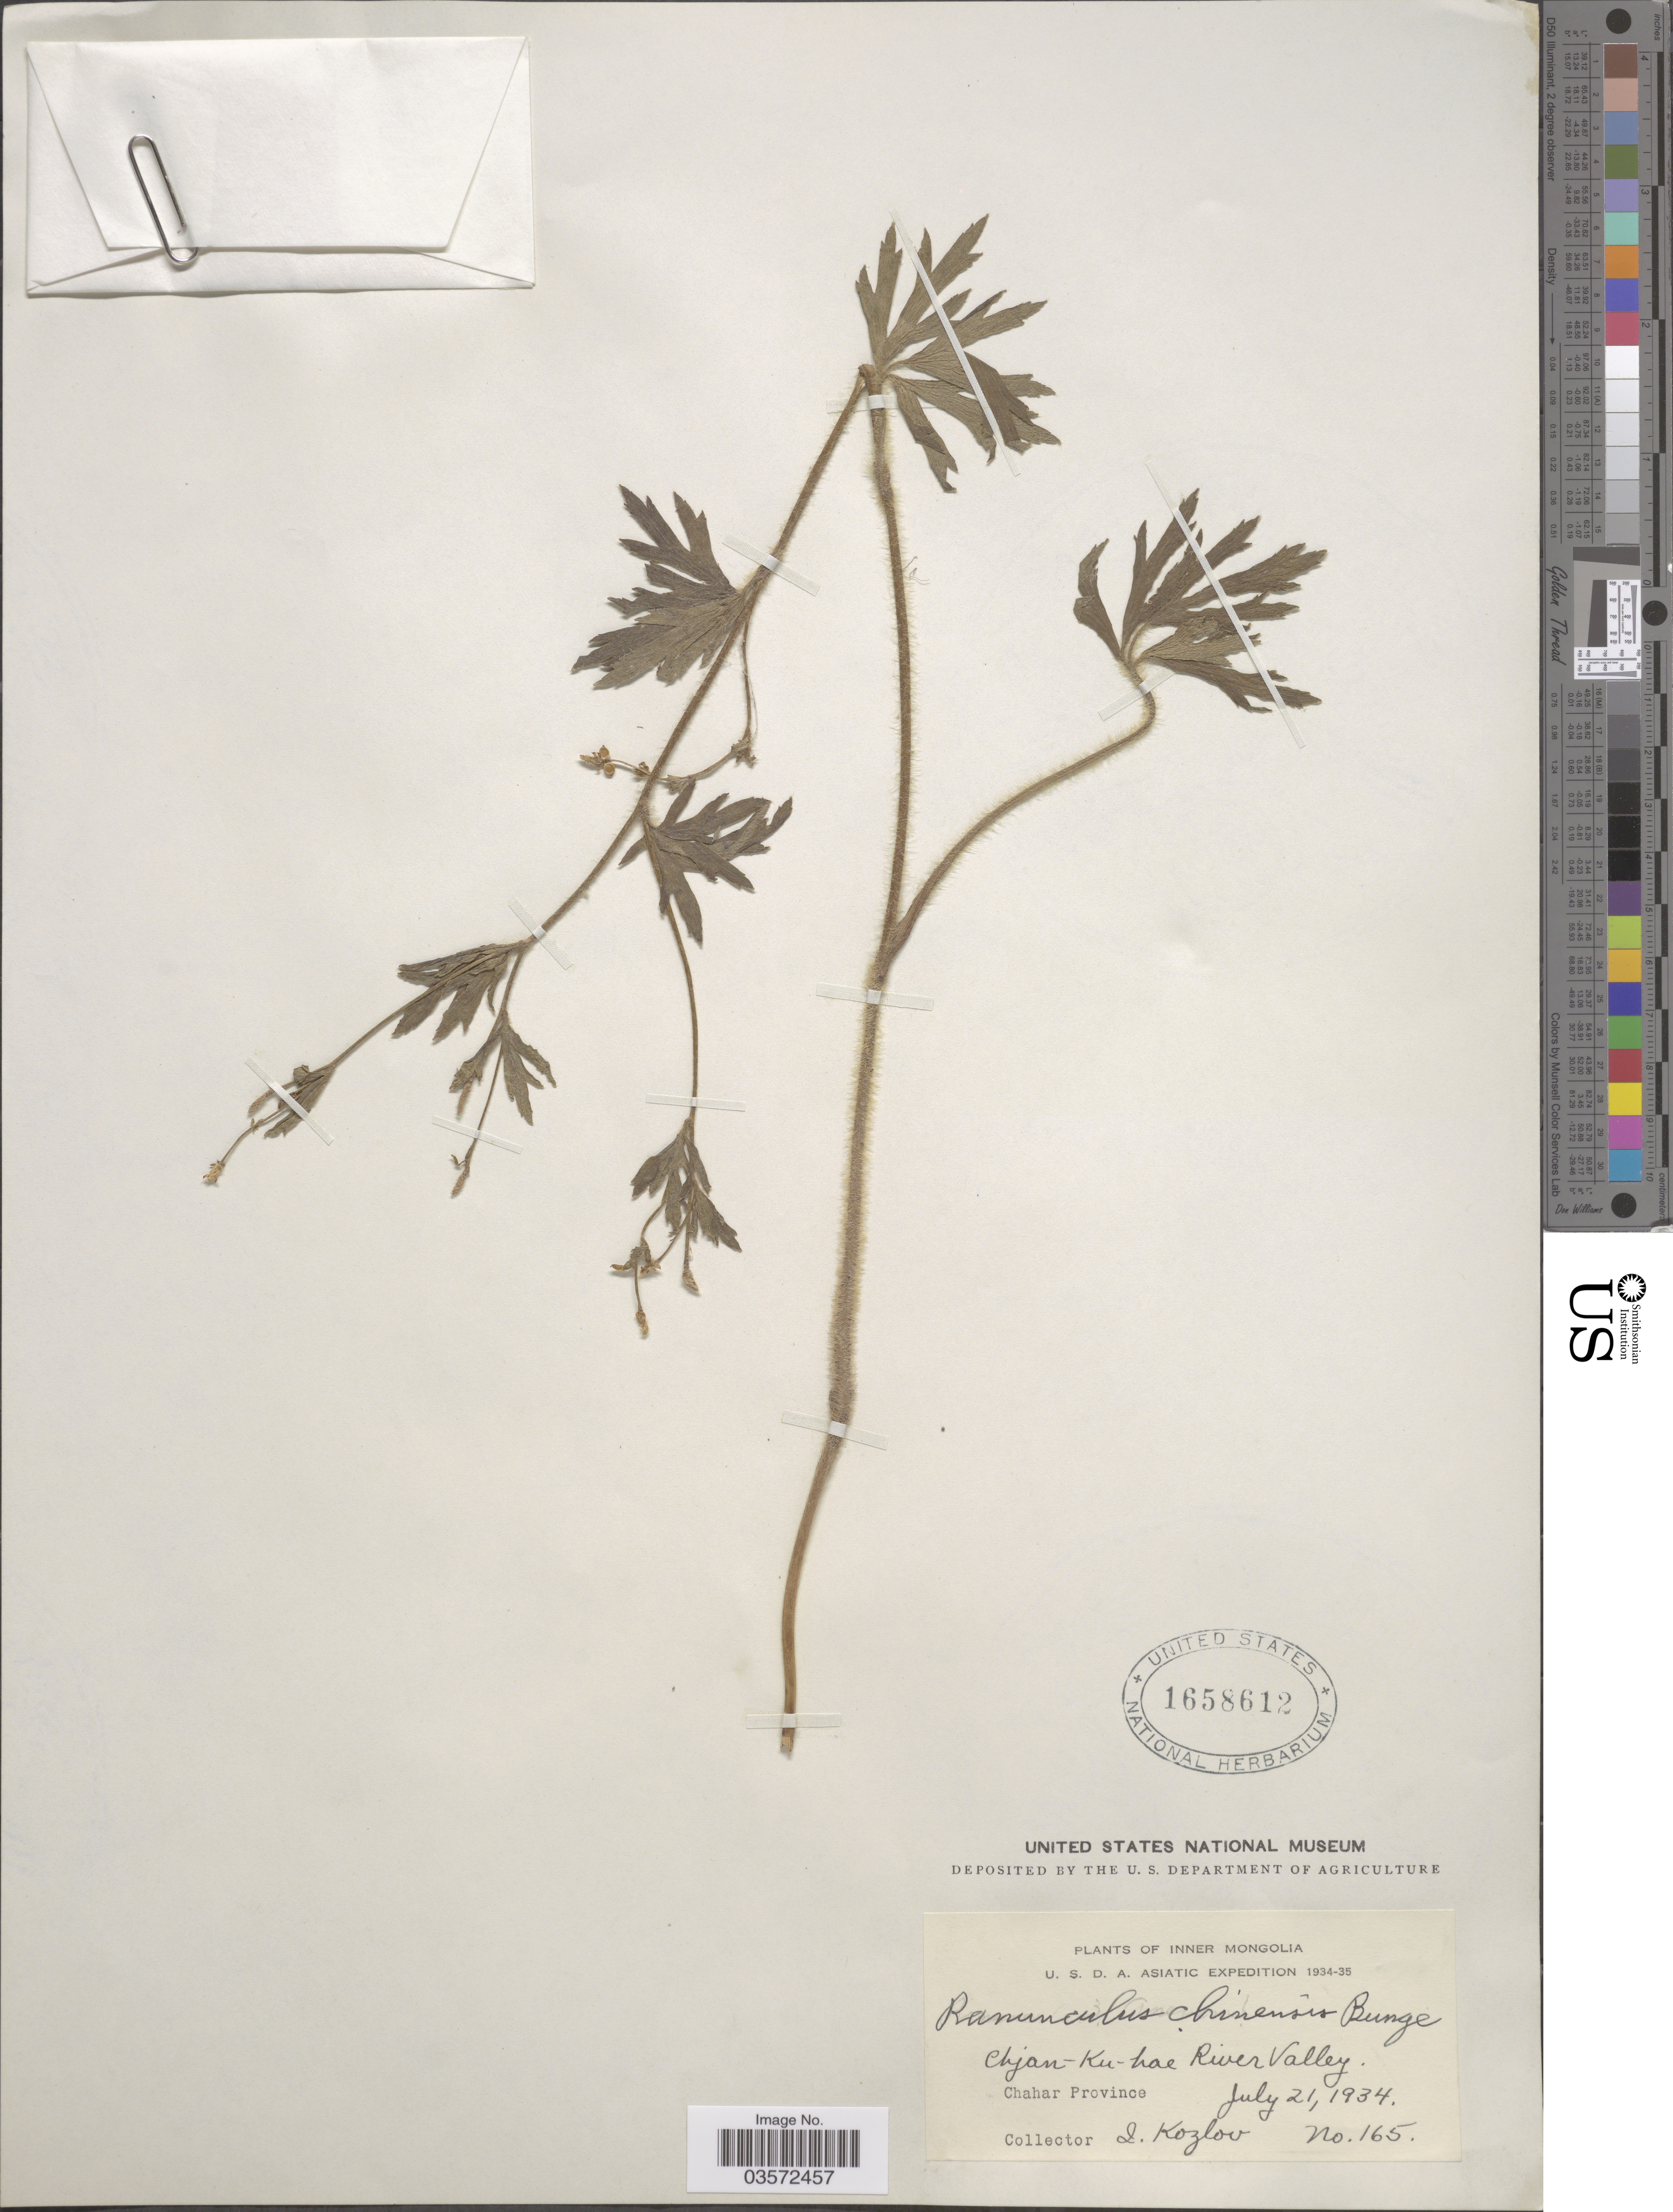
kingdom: Plantae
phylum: Tracheophyta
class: Magnoliopsida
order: Ranunculales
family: Ranunculaceae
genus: Ranunculus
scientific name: Ranunculus chinensis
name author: Bunge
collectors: I. Kozlov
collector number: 165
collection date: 1934-07-21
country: China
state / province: Nei Monggol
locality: Inner Mongolia. Chjan-Ku-hae, River Valley. Chahar Province.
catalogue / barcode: US 1658612